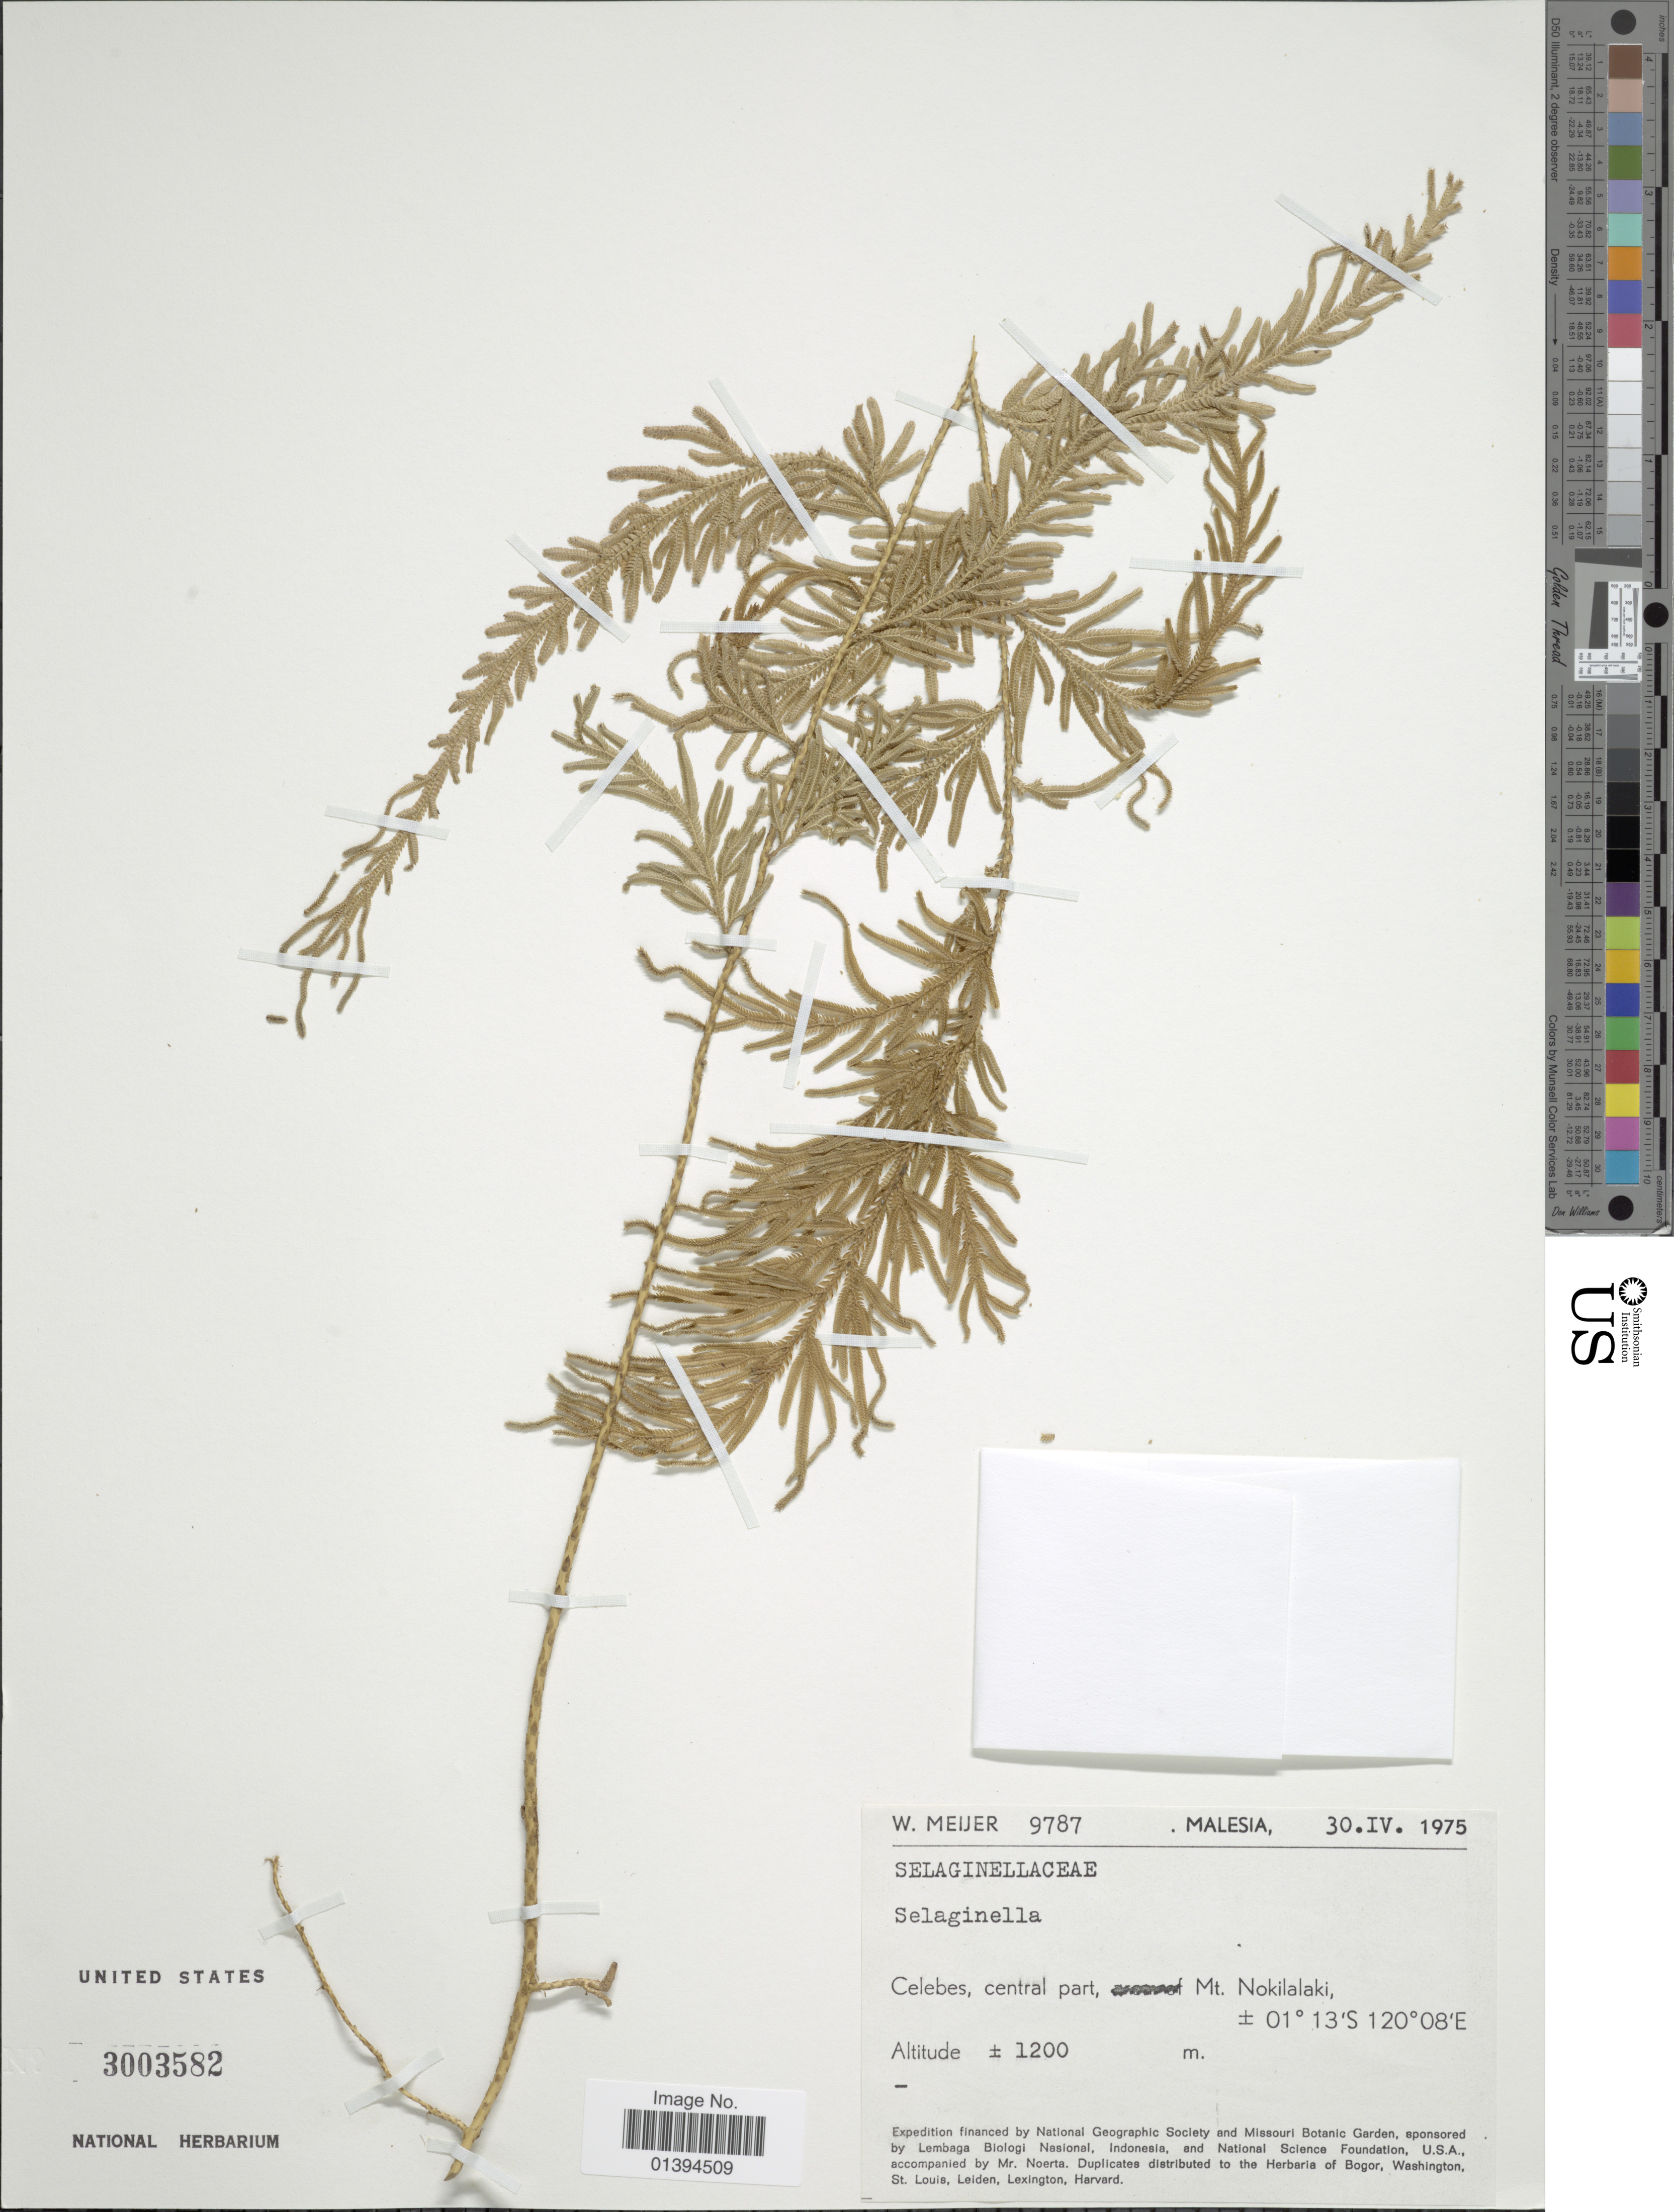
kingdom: Plantae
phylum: Tracheophyta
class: Lycopodiopsida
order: Selaginellales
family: Selaginellaceae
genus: Selaginella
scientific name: Selaginella sp.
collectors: W. Meijer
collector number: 9787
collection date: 1975-04-30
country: Malaysia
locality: Malesia, Celebes, central part, Mt. Nokilalaki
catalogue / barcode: US 3003582